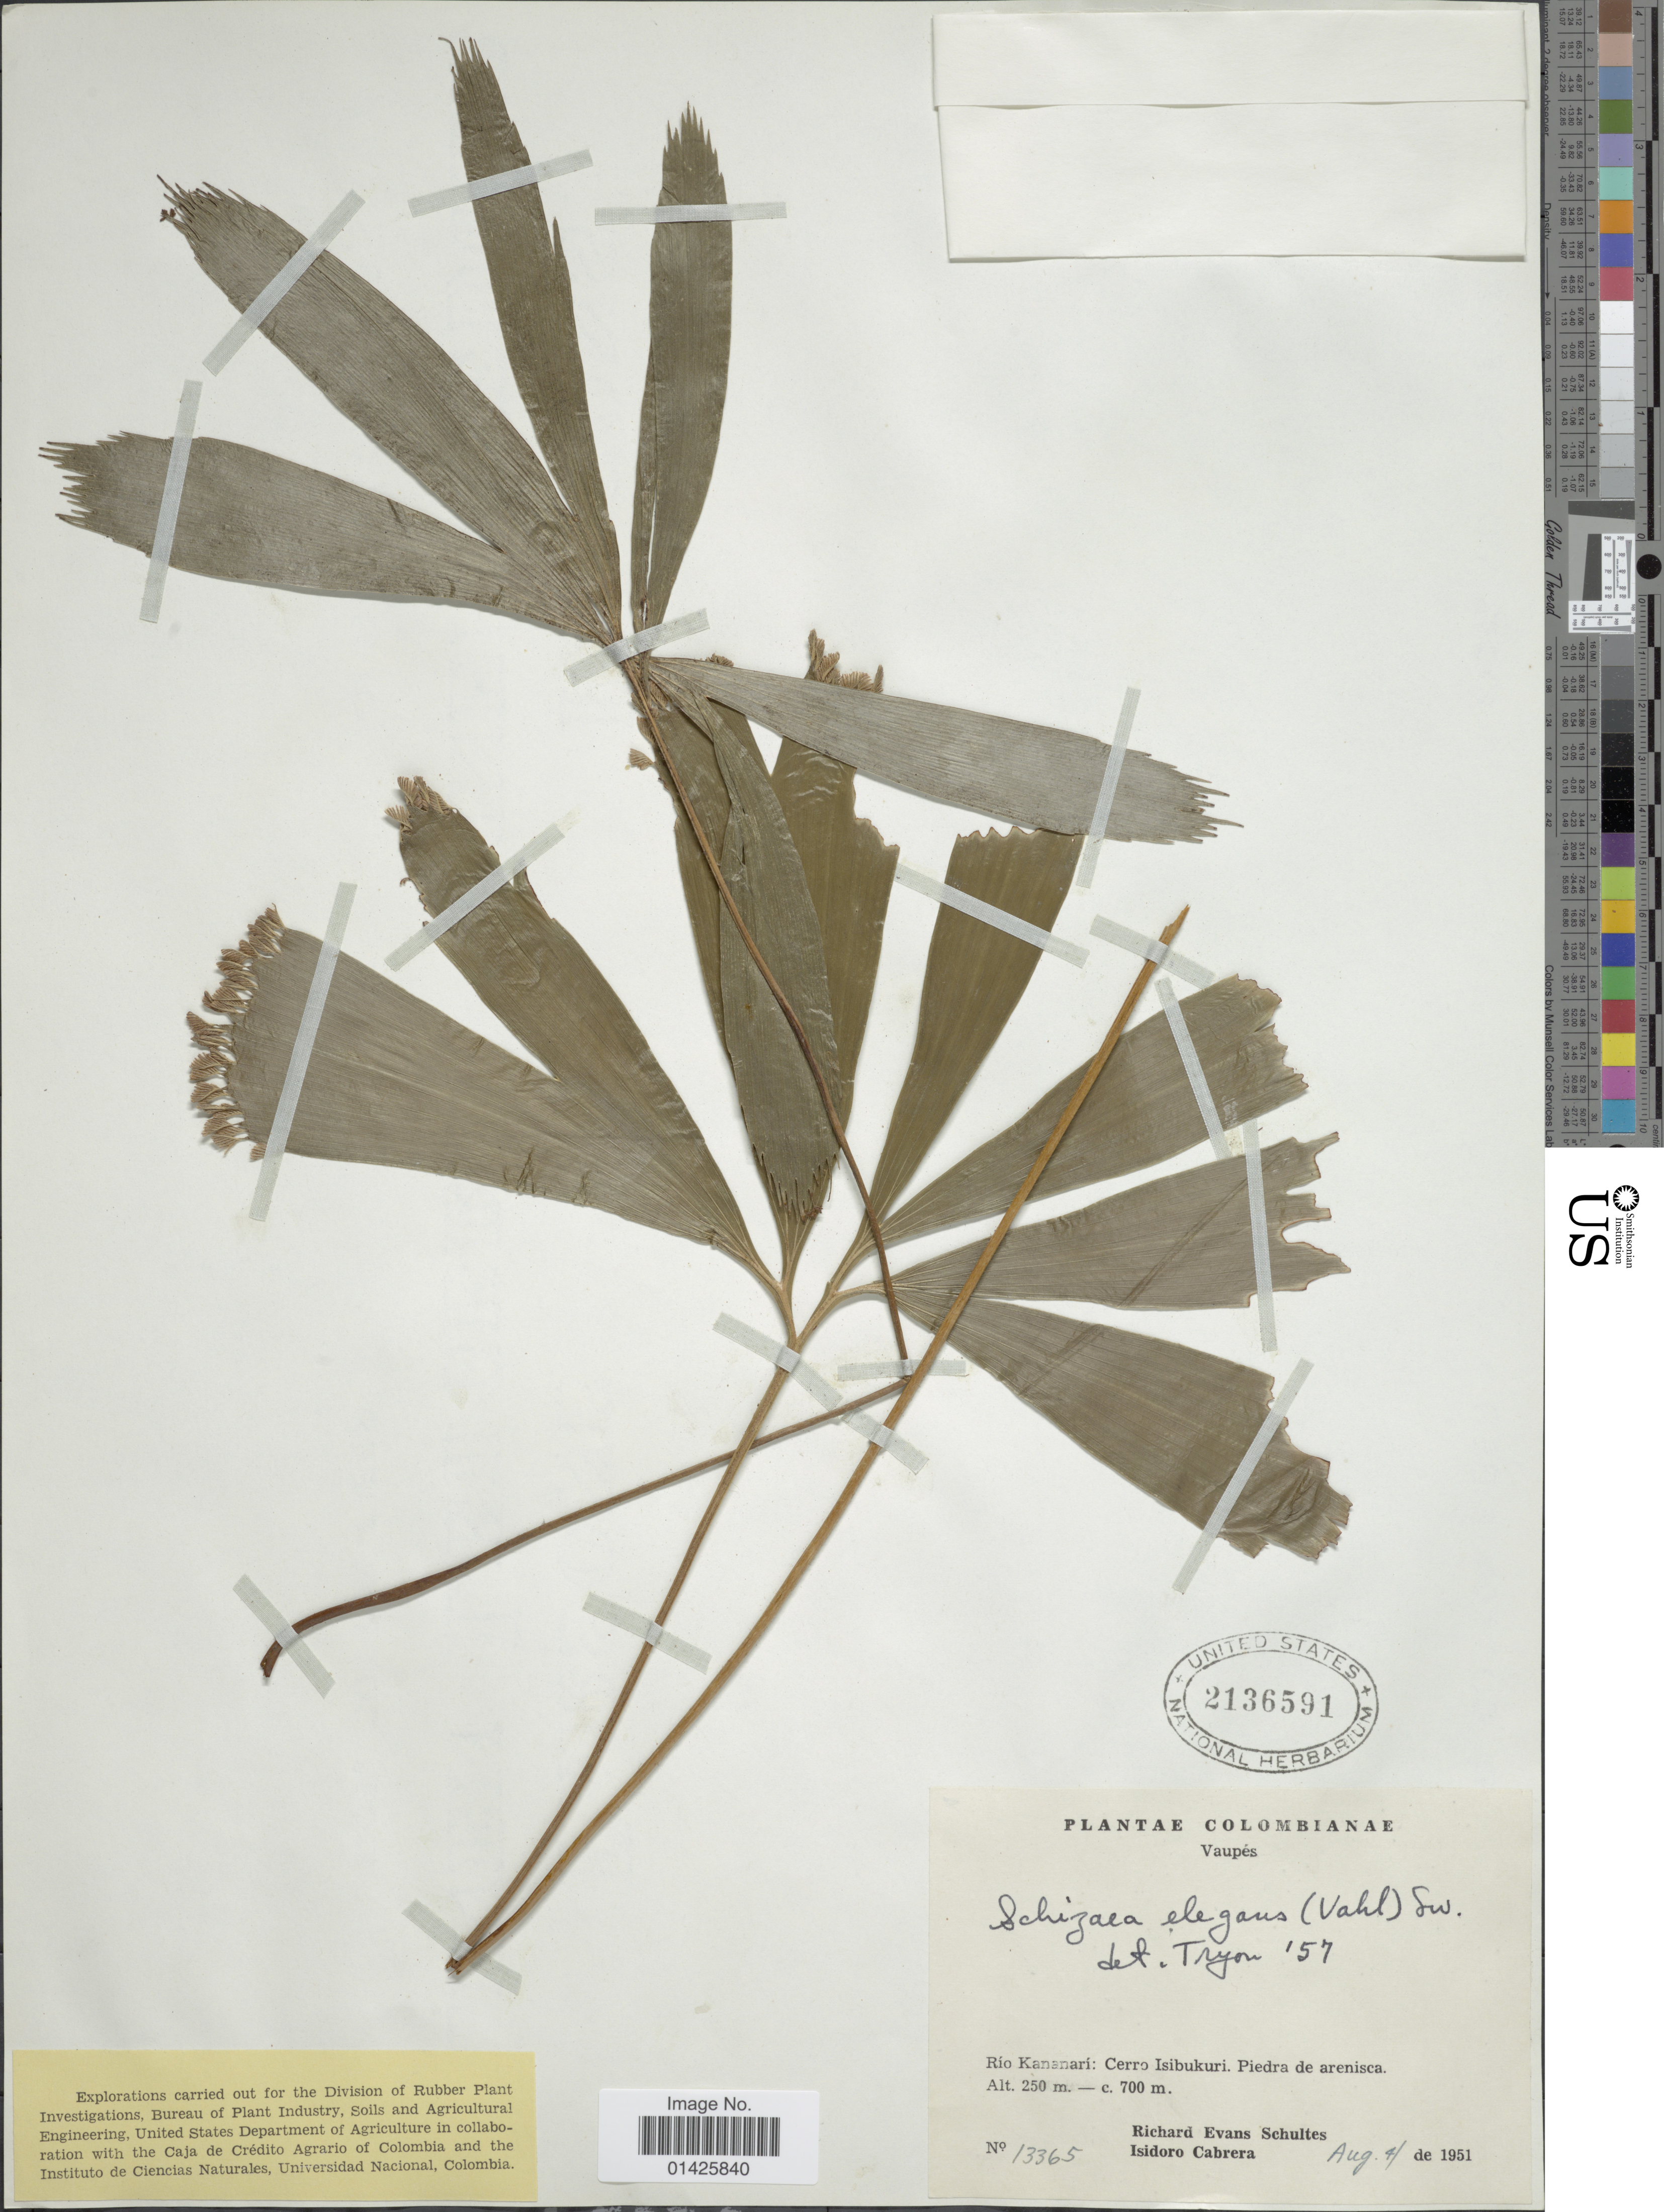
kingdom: Plantae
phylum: Tracheophyta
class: Polypodiopsida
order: Schizaeales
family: Schizaeaceae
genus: Schizaea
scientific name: Schizaea elegans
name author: (Vahl) Sw.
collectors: R. E. Schultes & I. Cabrera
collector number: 13365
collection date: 1951-08-04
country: Colombia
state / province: Vaupés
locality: Río Kananarí: Cerro Isibukuri, Piedra de arenisca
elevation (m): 700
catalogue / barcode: US 2136591